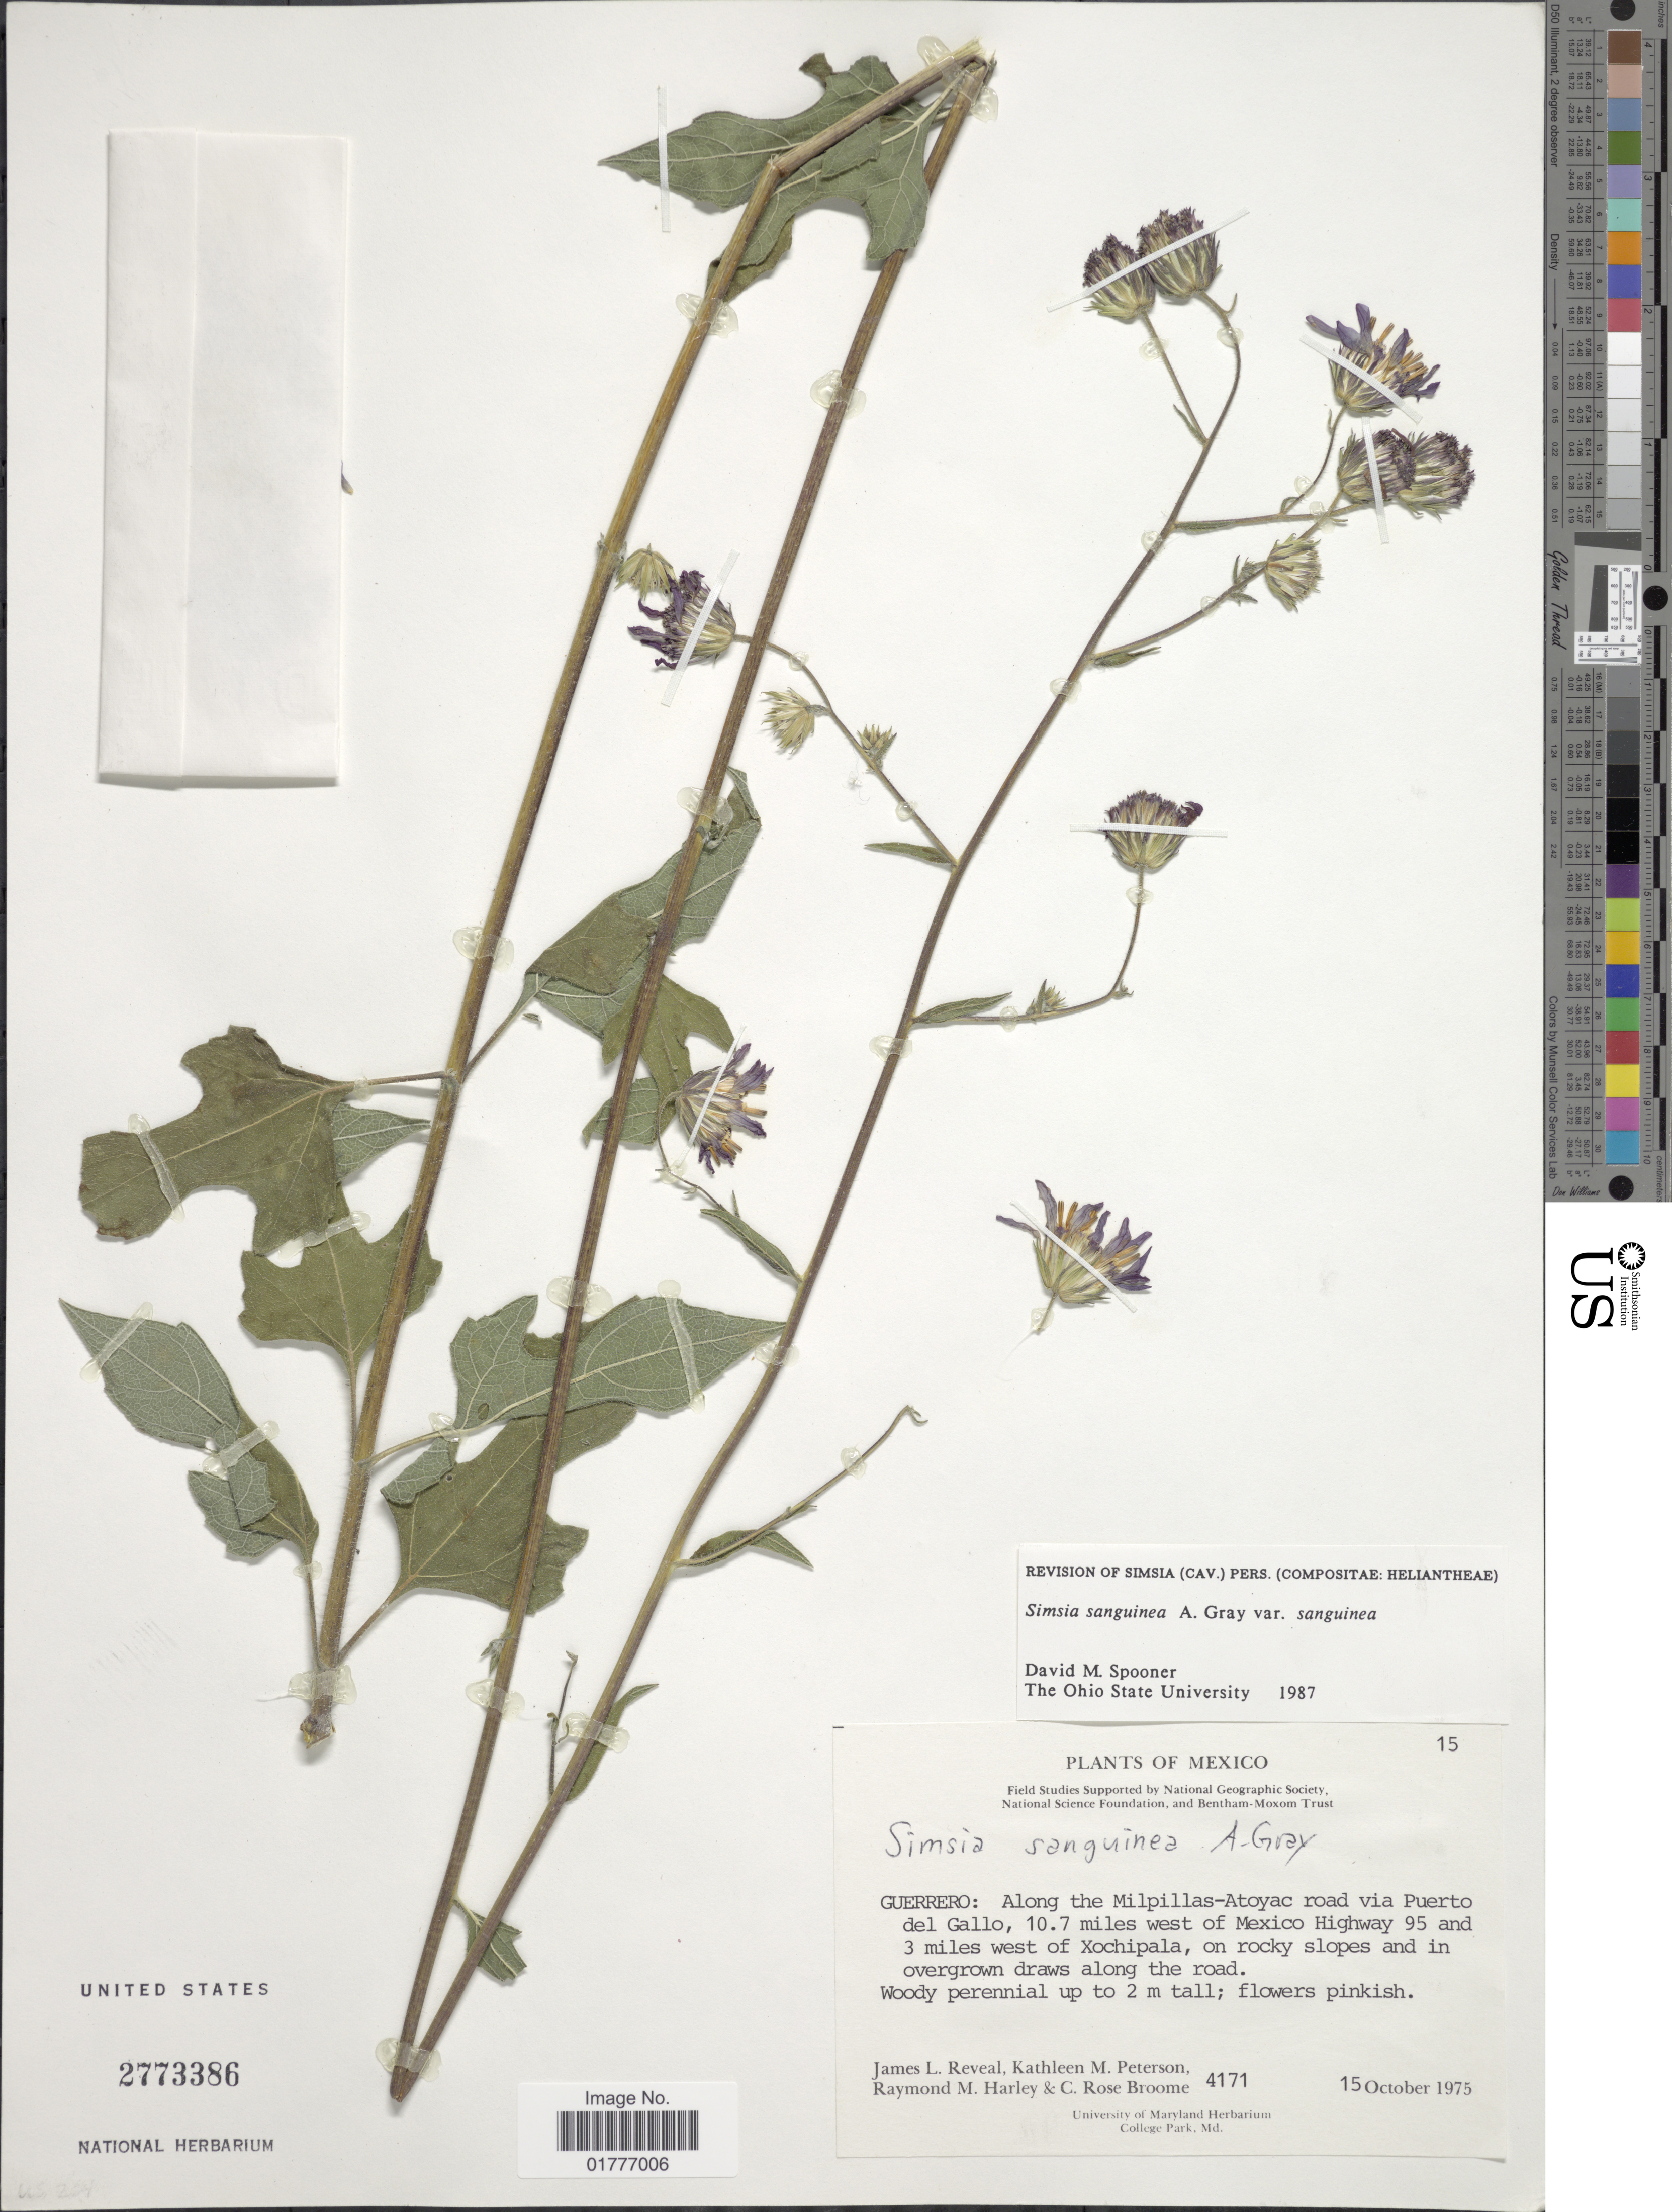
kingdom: Plantae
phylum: Tracheophyta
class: Magnoliopsida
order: Asterales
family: Asteraceae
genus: Simsia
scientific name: Simsia sanguinea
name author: A. Gray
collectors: J. L. Reveal, K. Peterson, R. M. Harley & C. R. Broome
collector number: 4171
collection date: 1975-10-15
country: Mexico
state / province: Guerrero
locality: Guerrero: Along the Milpillas-Atoyac road via Puerto del Gallo, 10.7 miles west of Mexico Highway 95 and 3 miles west of Xochipala, on rocky slopes and in overgrown draws along the road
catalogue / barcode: US 2773386